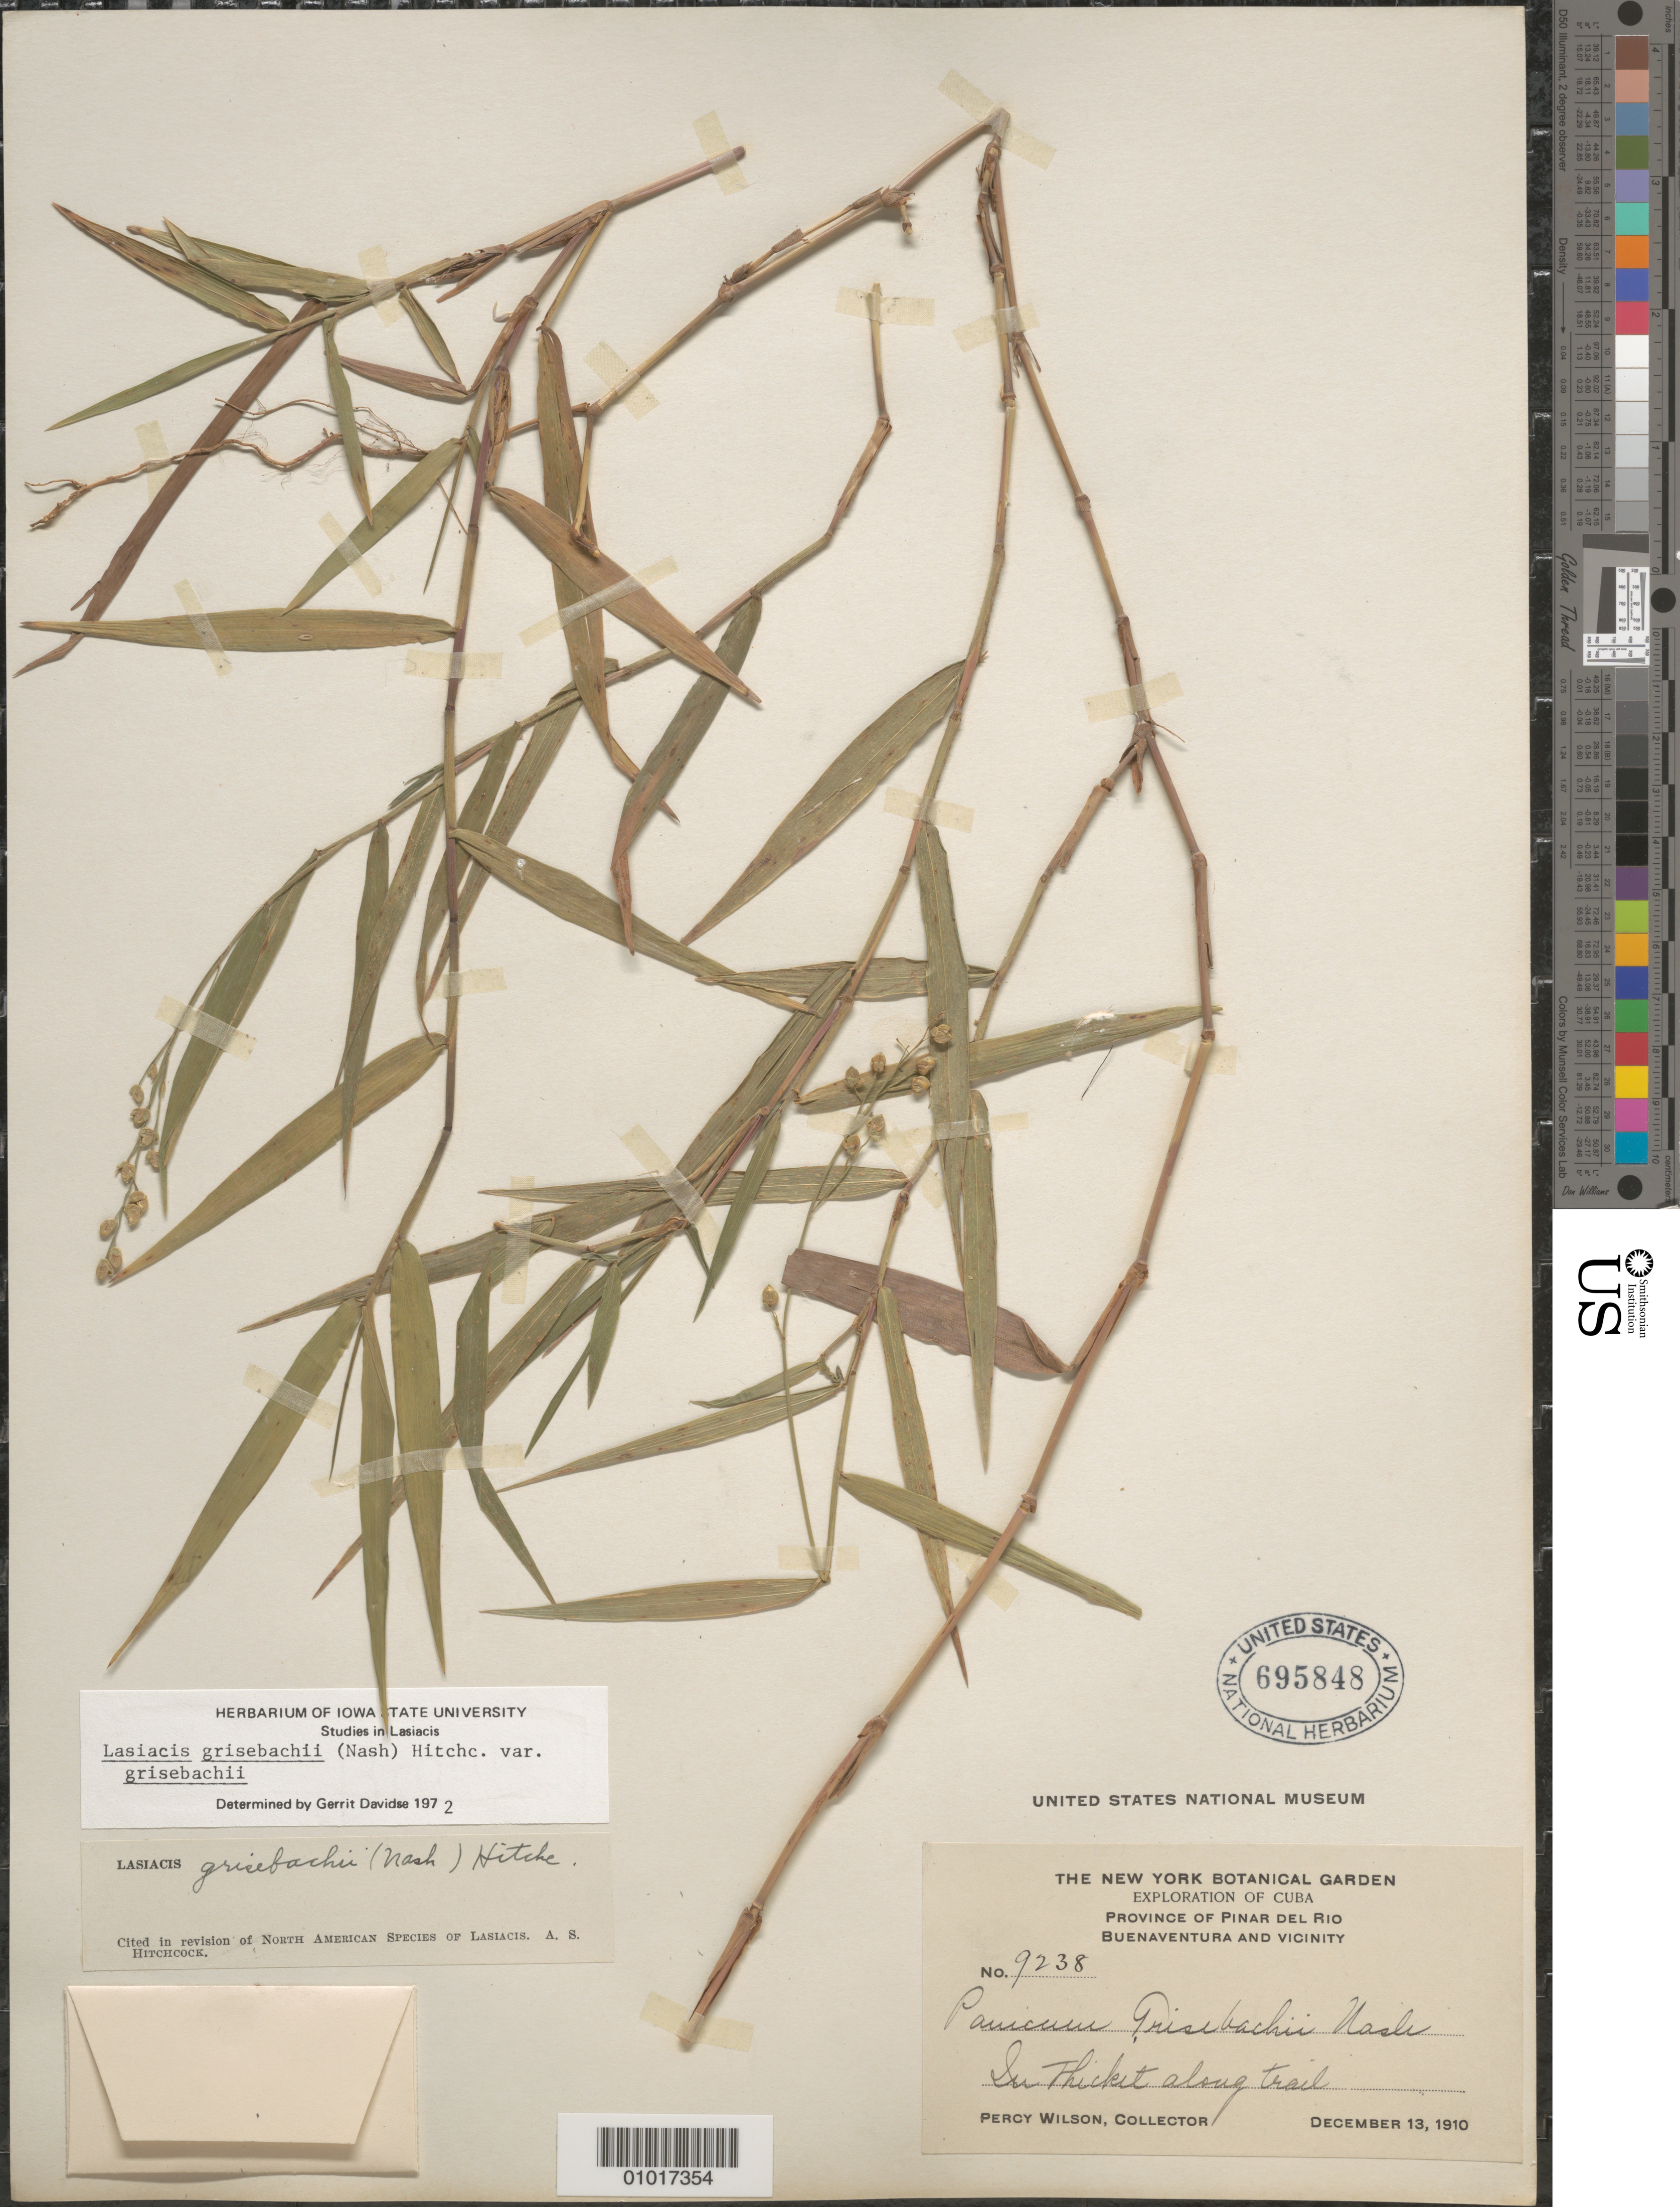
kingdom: Plantae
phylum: Tracheophyta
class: Liliopsida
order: Poales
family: Poaceae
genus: Lasiacis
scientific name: Lasiacis grisebachii var. grisebachii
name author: (Nash) Hitchc.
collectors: P. Wilson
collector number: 9238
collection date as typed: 13 Dec 1910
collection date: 1910-12-13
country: Cuba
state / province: Pinar del Rio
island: Cuba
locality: Buenaventura and Vicinity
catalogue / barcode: US 695848